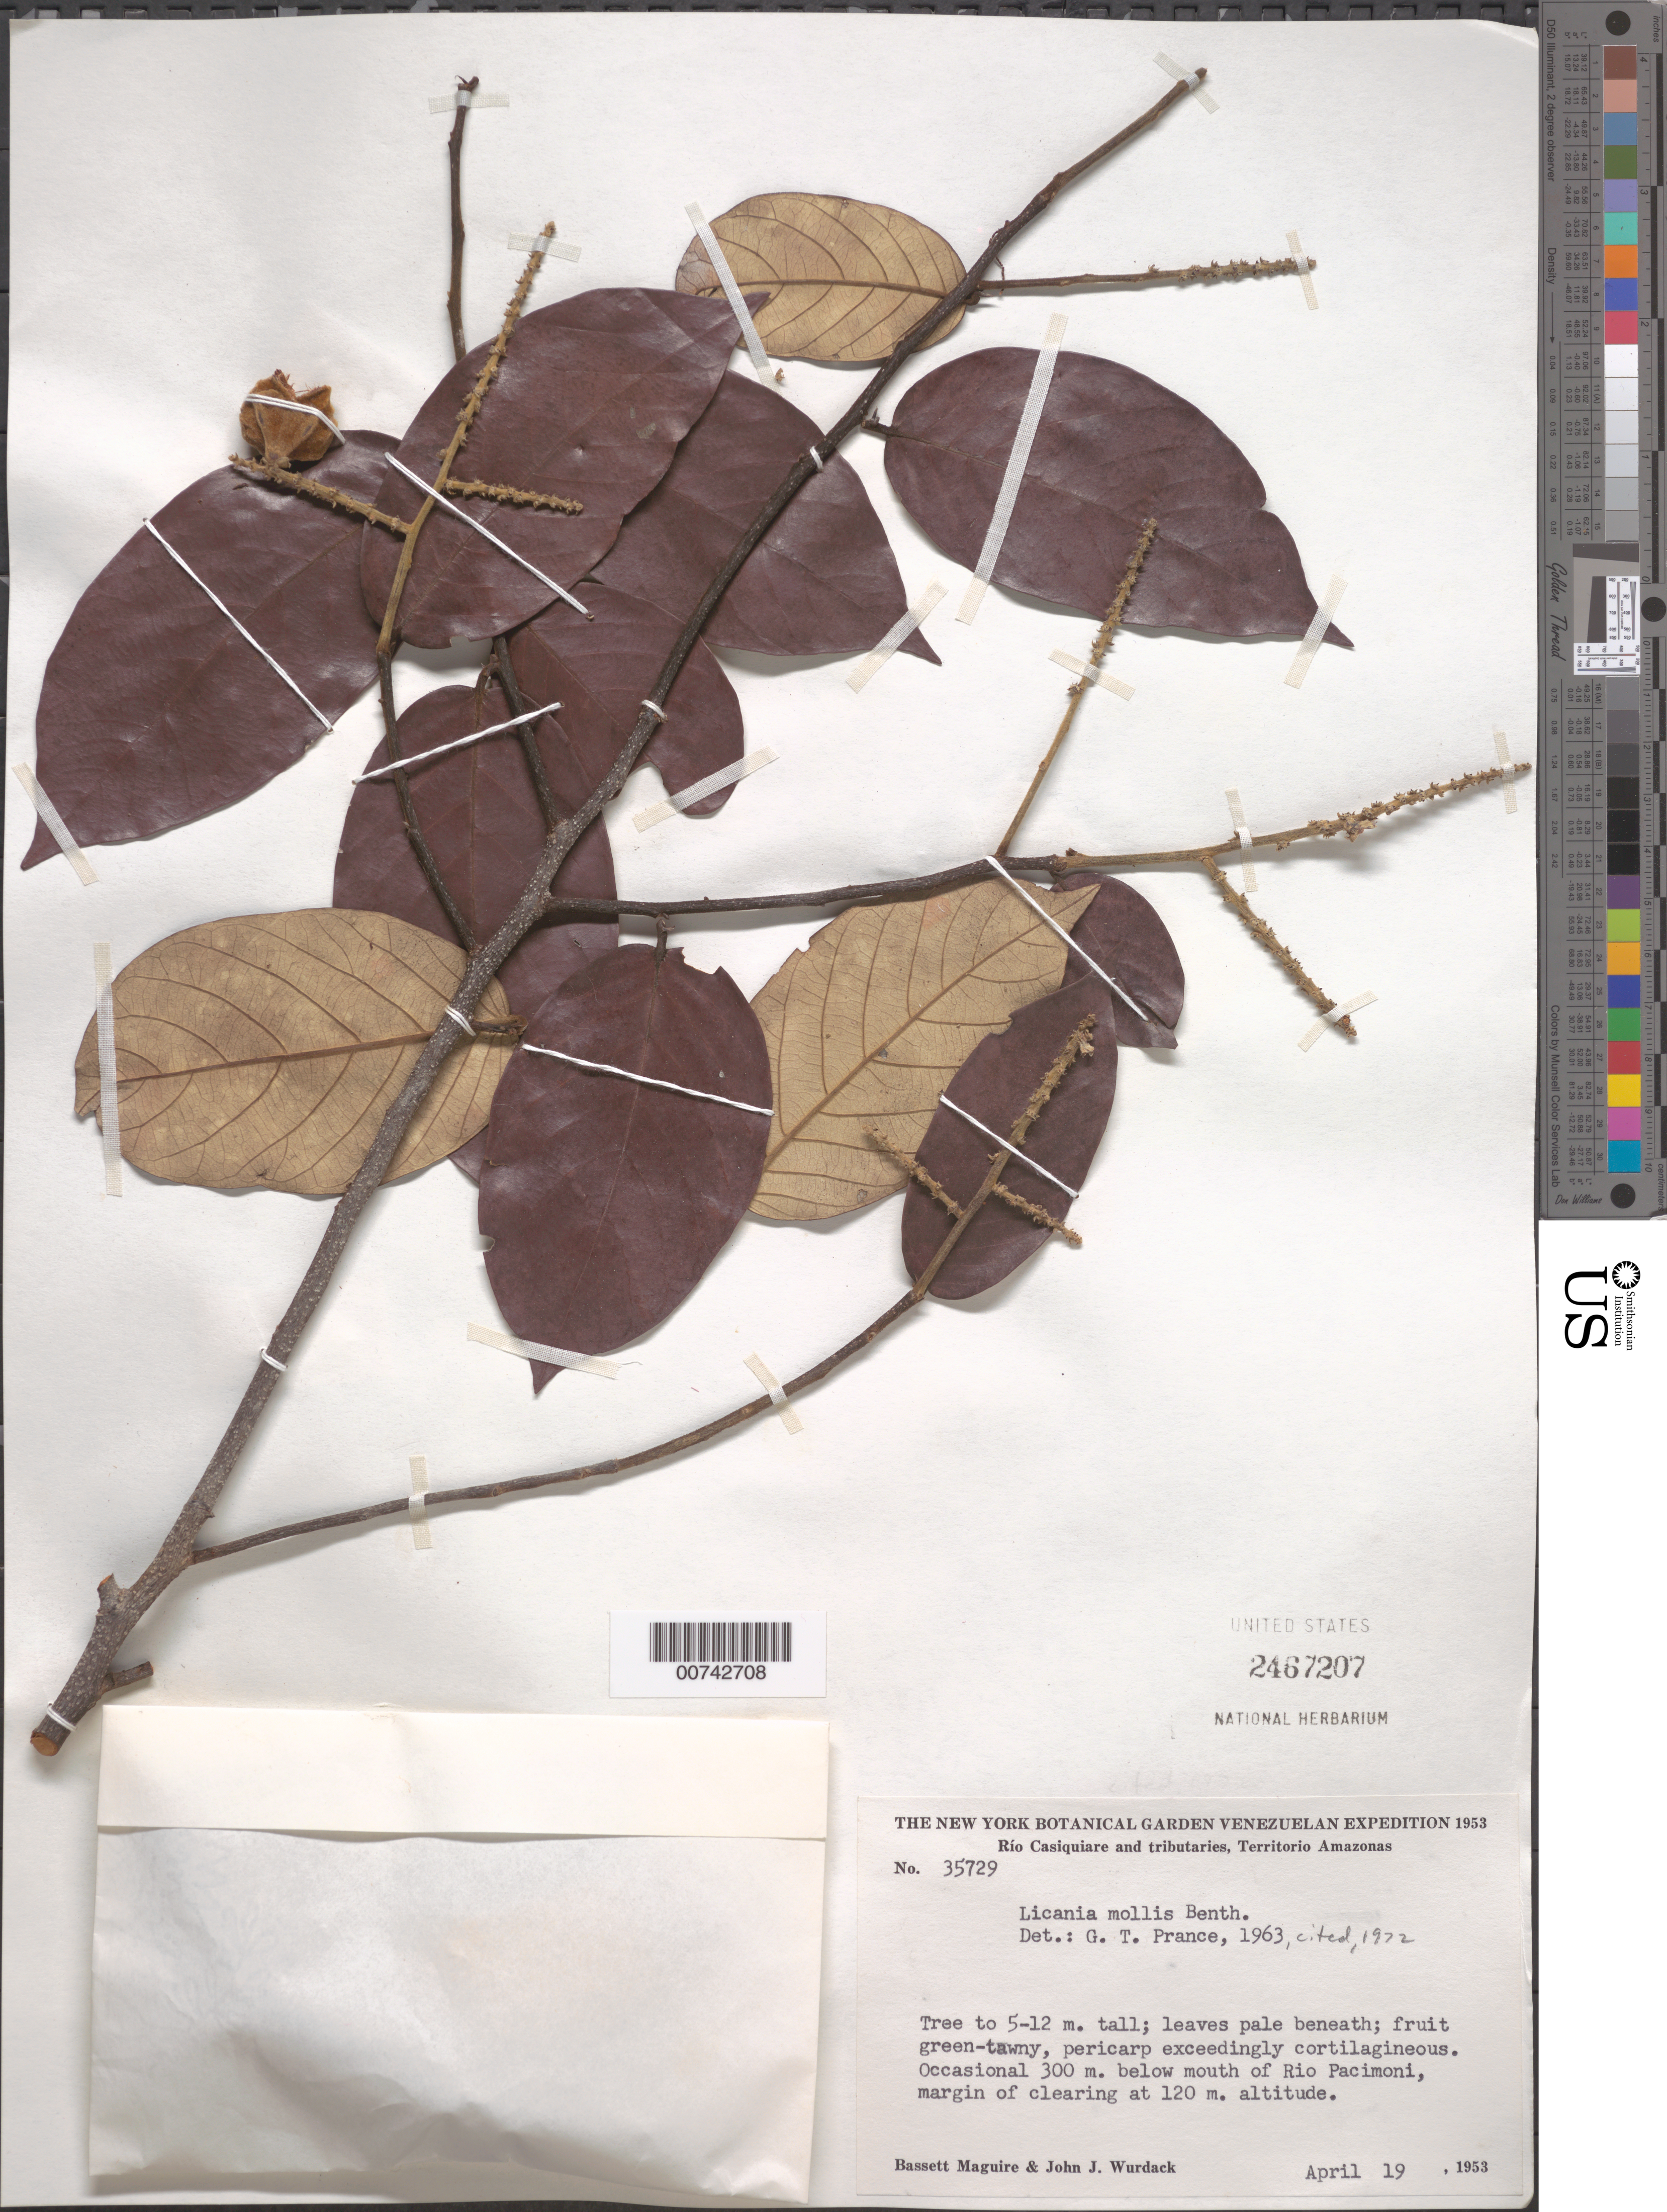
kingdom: Plantae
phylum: Tracheophyta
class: Magnoliopsida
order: Malpighiales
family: Chrysobalanaceae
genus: Licania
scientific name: Licania mollis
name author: Benth.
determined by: Prance, G. T.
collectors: B. Maguire & J. J. Wurdack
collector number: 35729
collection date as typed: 19-Apr-53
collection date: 1953-04-19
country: Venezuela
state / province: Amazonas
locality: Río Casiquiare, 300 m below mouth of Río Pacimoni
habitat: Margin of clearing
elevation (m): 120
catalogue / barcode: US 2467207